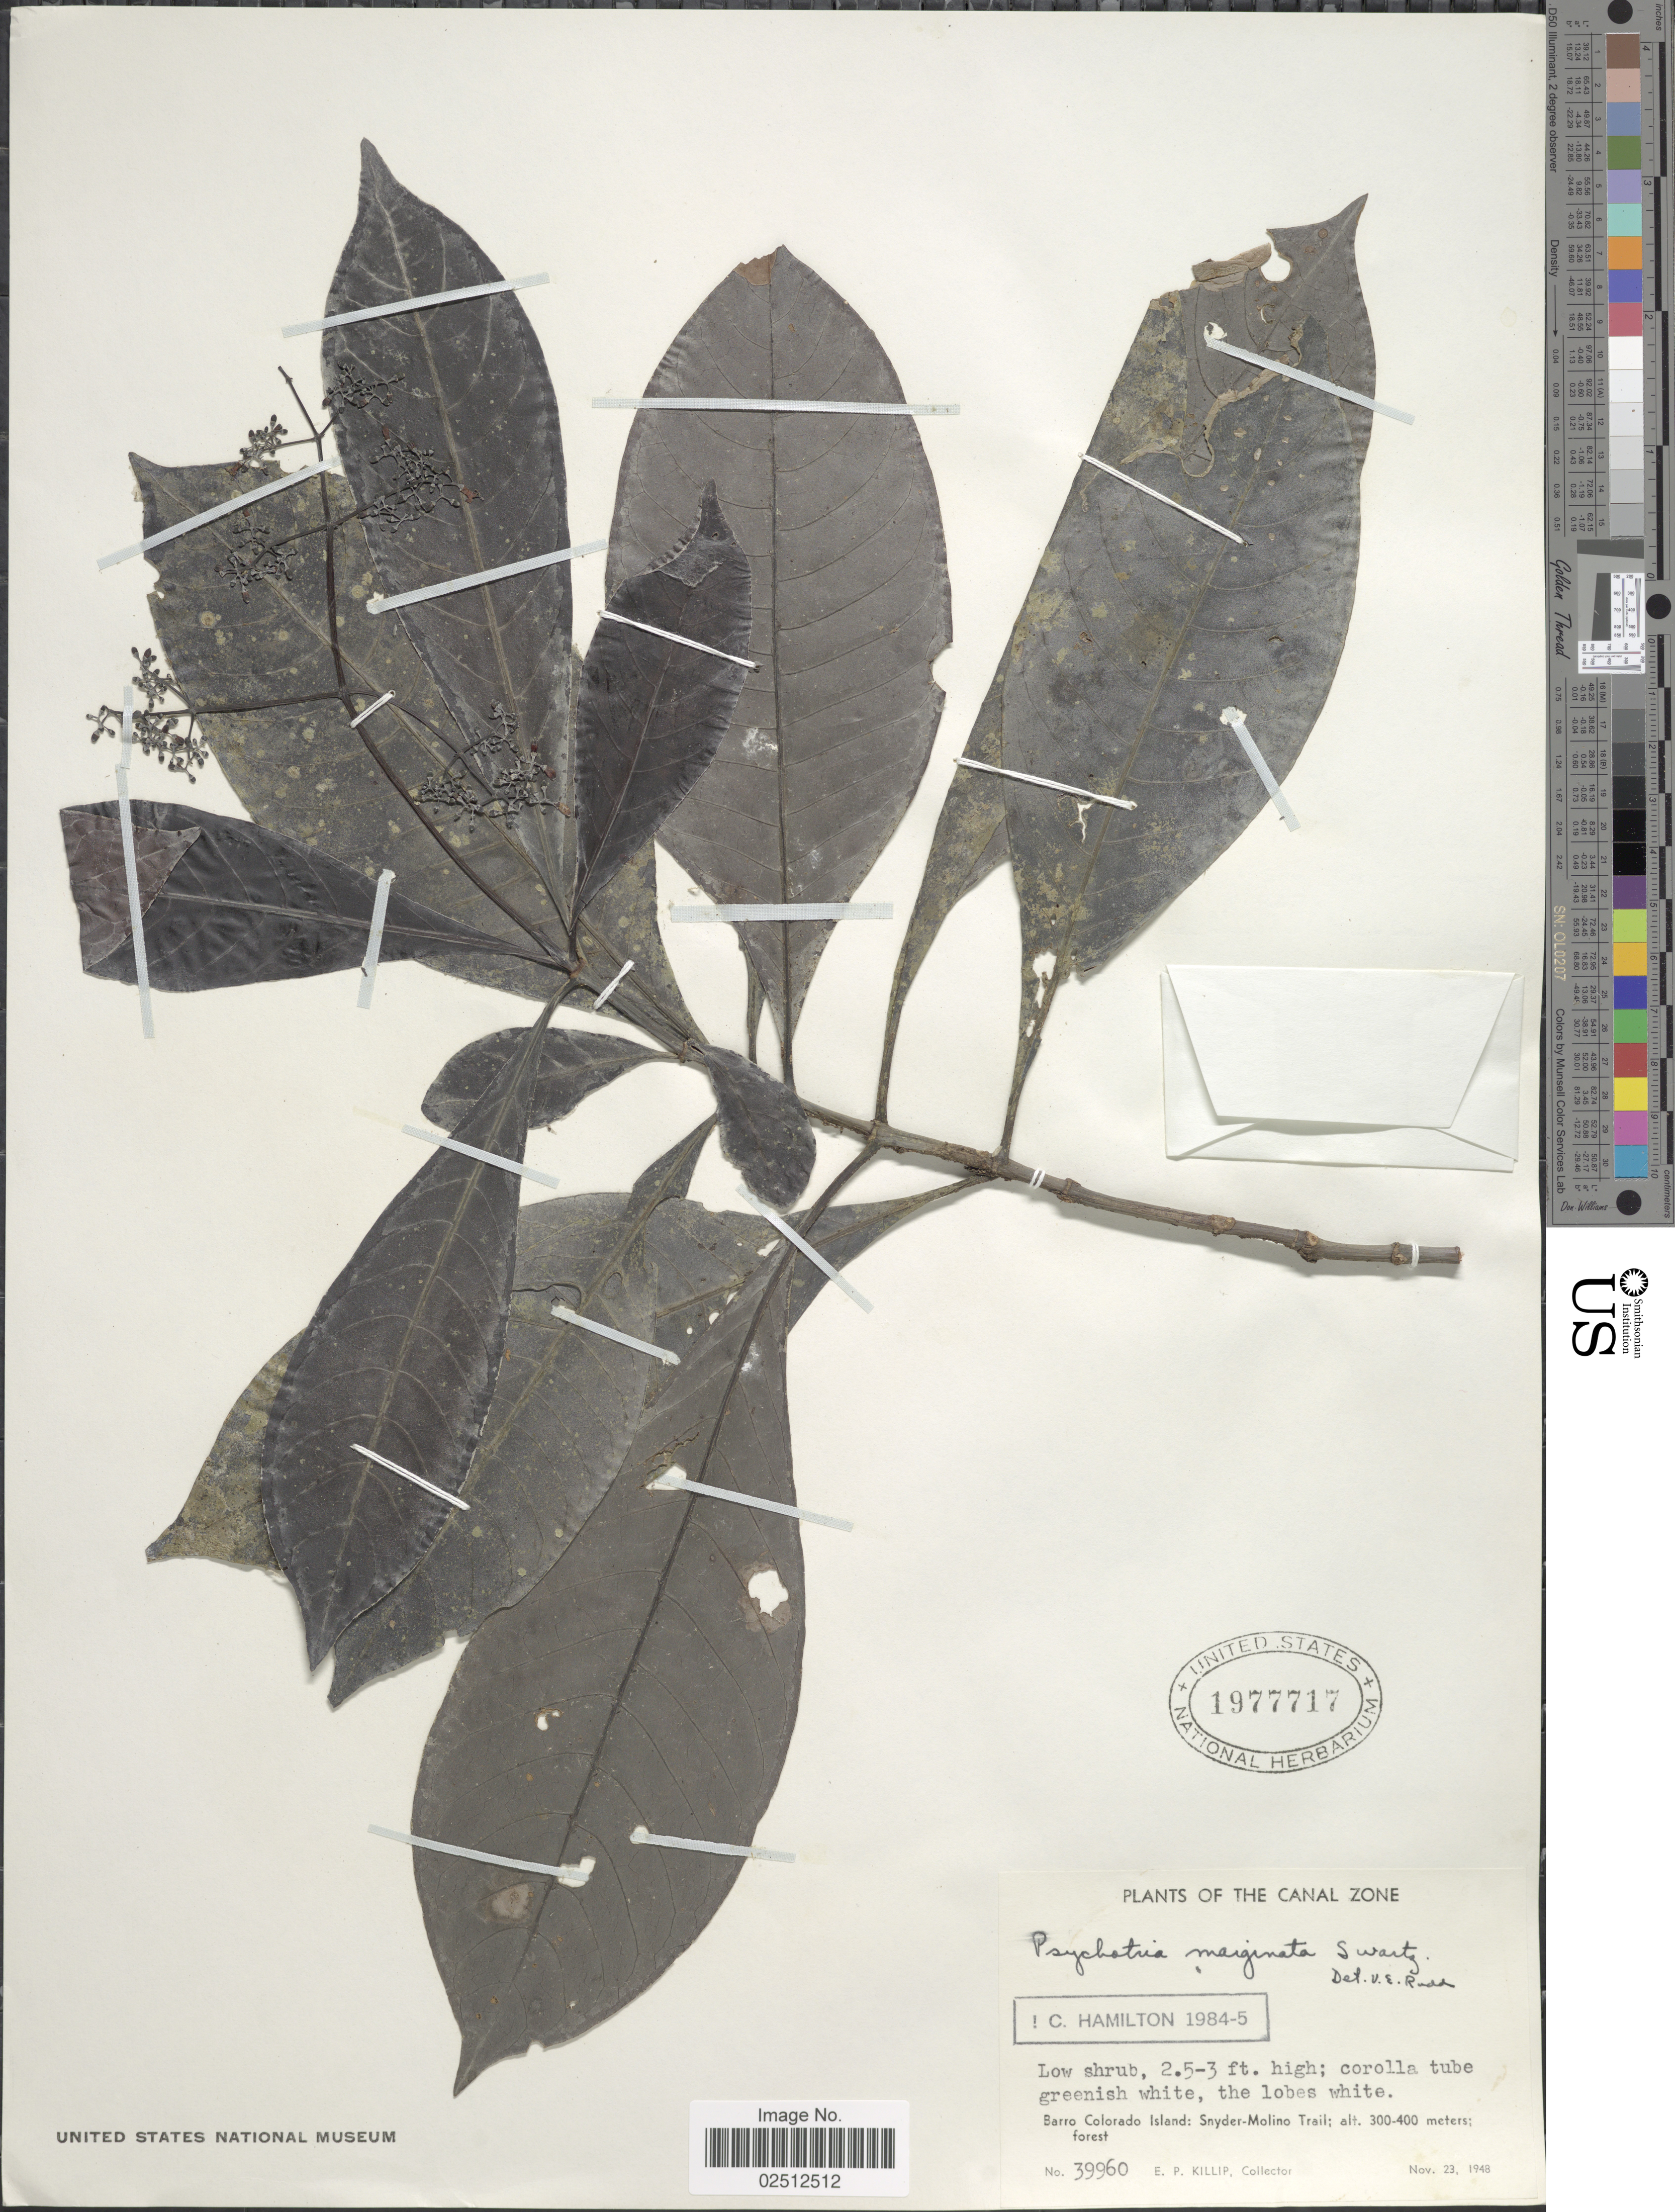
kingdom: Plantae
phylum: Tracheophyta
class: Magnoliopsida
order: Gentianales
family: Rubiaceae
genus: Psychotria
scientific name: Psychotria marginata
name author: Sw.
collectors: E. P. Killip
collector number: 39960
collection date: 1948-11-23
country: Panama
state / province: Panamá Oeste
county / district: Canal Zone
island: Barro Colorado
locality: The Canal Zone, Barro Colorado Island: Snyder-Molino Trail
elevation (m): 300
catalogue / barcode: US 1977717